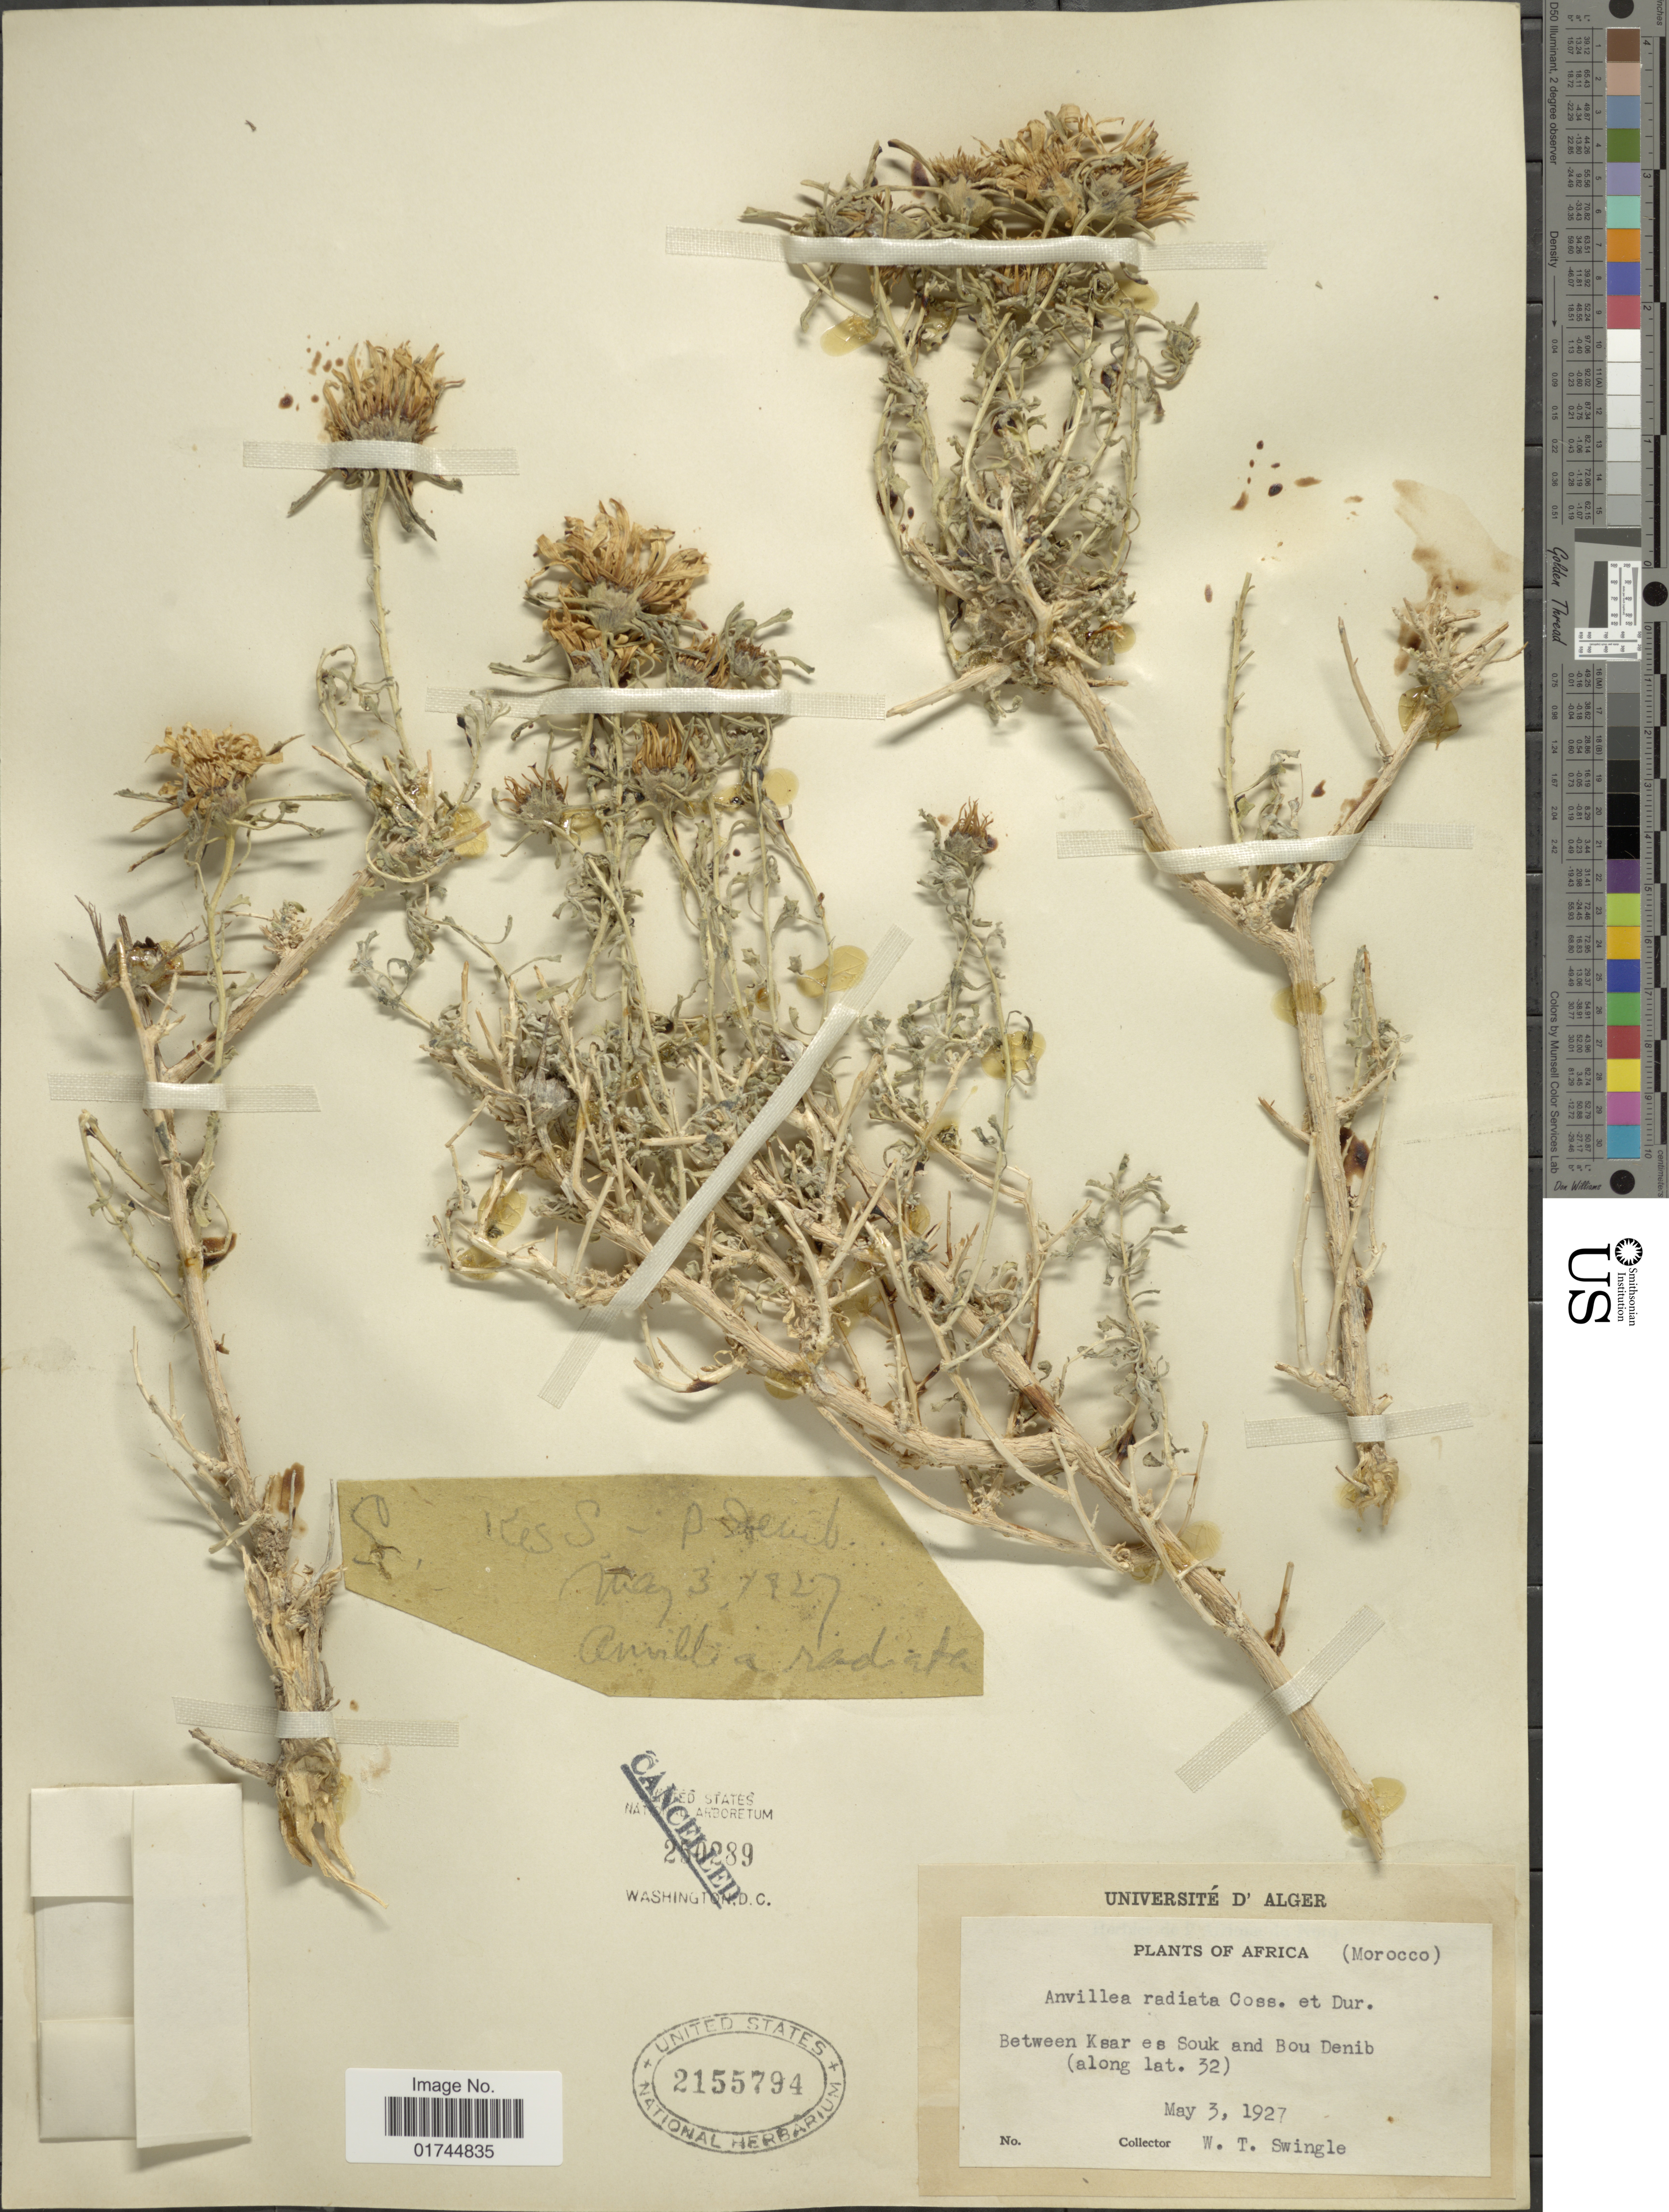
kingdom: Plantae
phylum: Tracheophyta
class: Magnoliopsida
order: Asterales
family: Asteraceae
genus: Anvillea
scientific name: Anvillea radiata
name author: Coss. & Durieu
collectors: W. T. Swingle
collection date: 1927-05-03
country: Morocco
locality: Africa, between Ksar es Souk and Bou Denib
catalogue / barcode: US 2155794